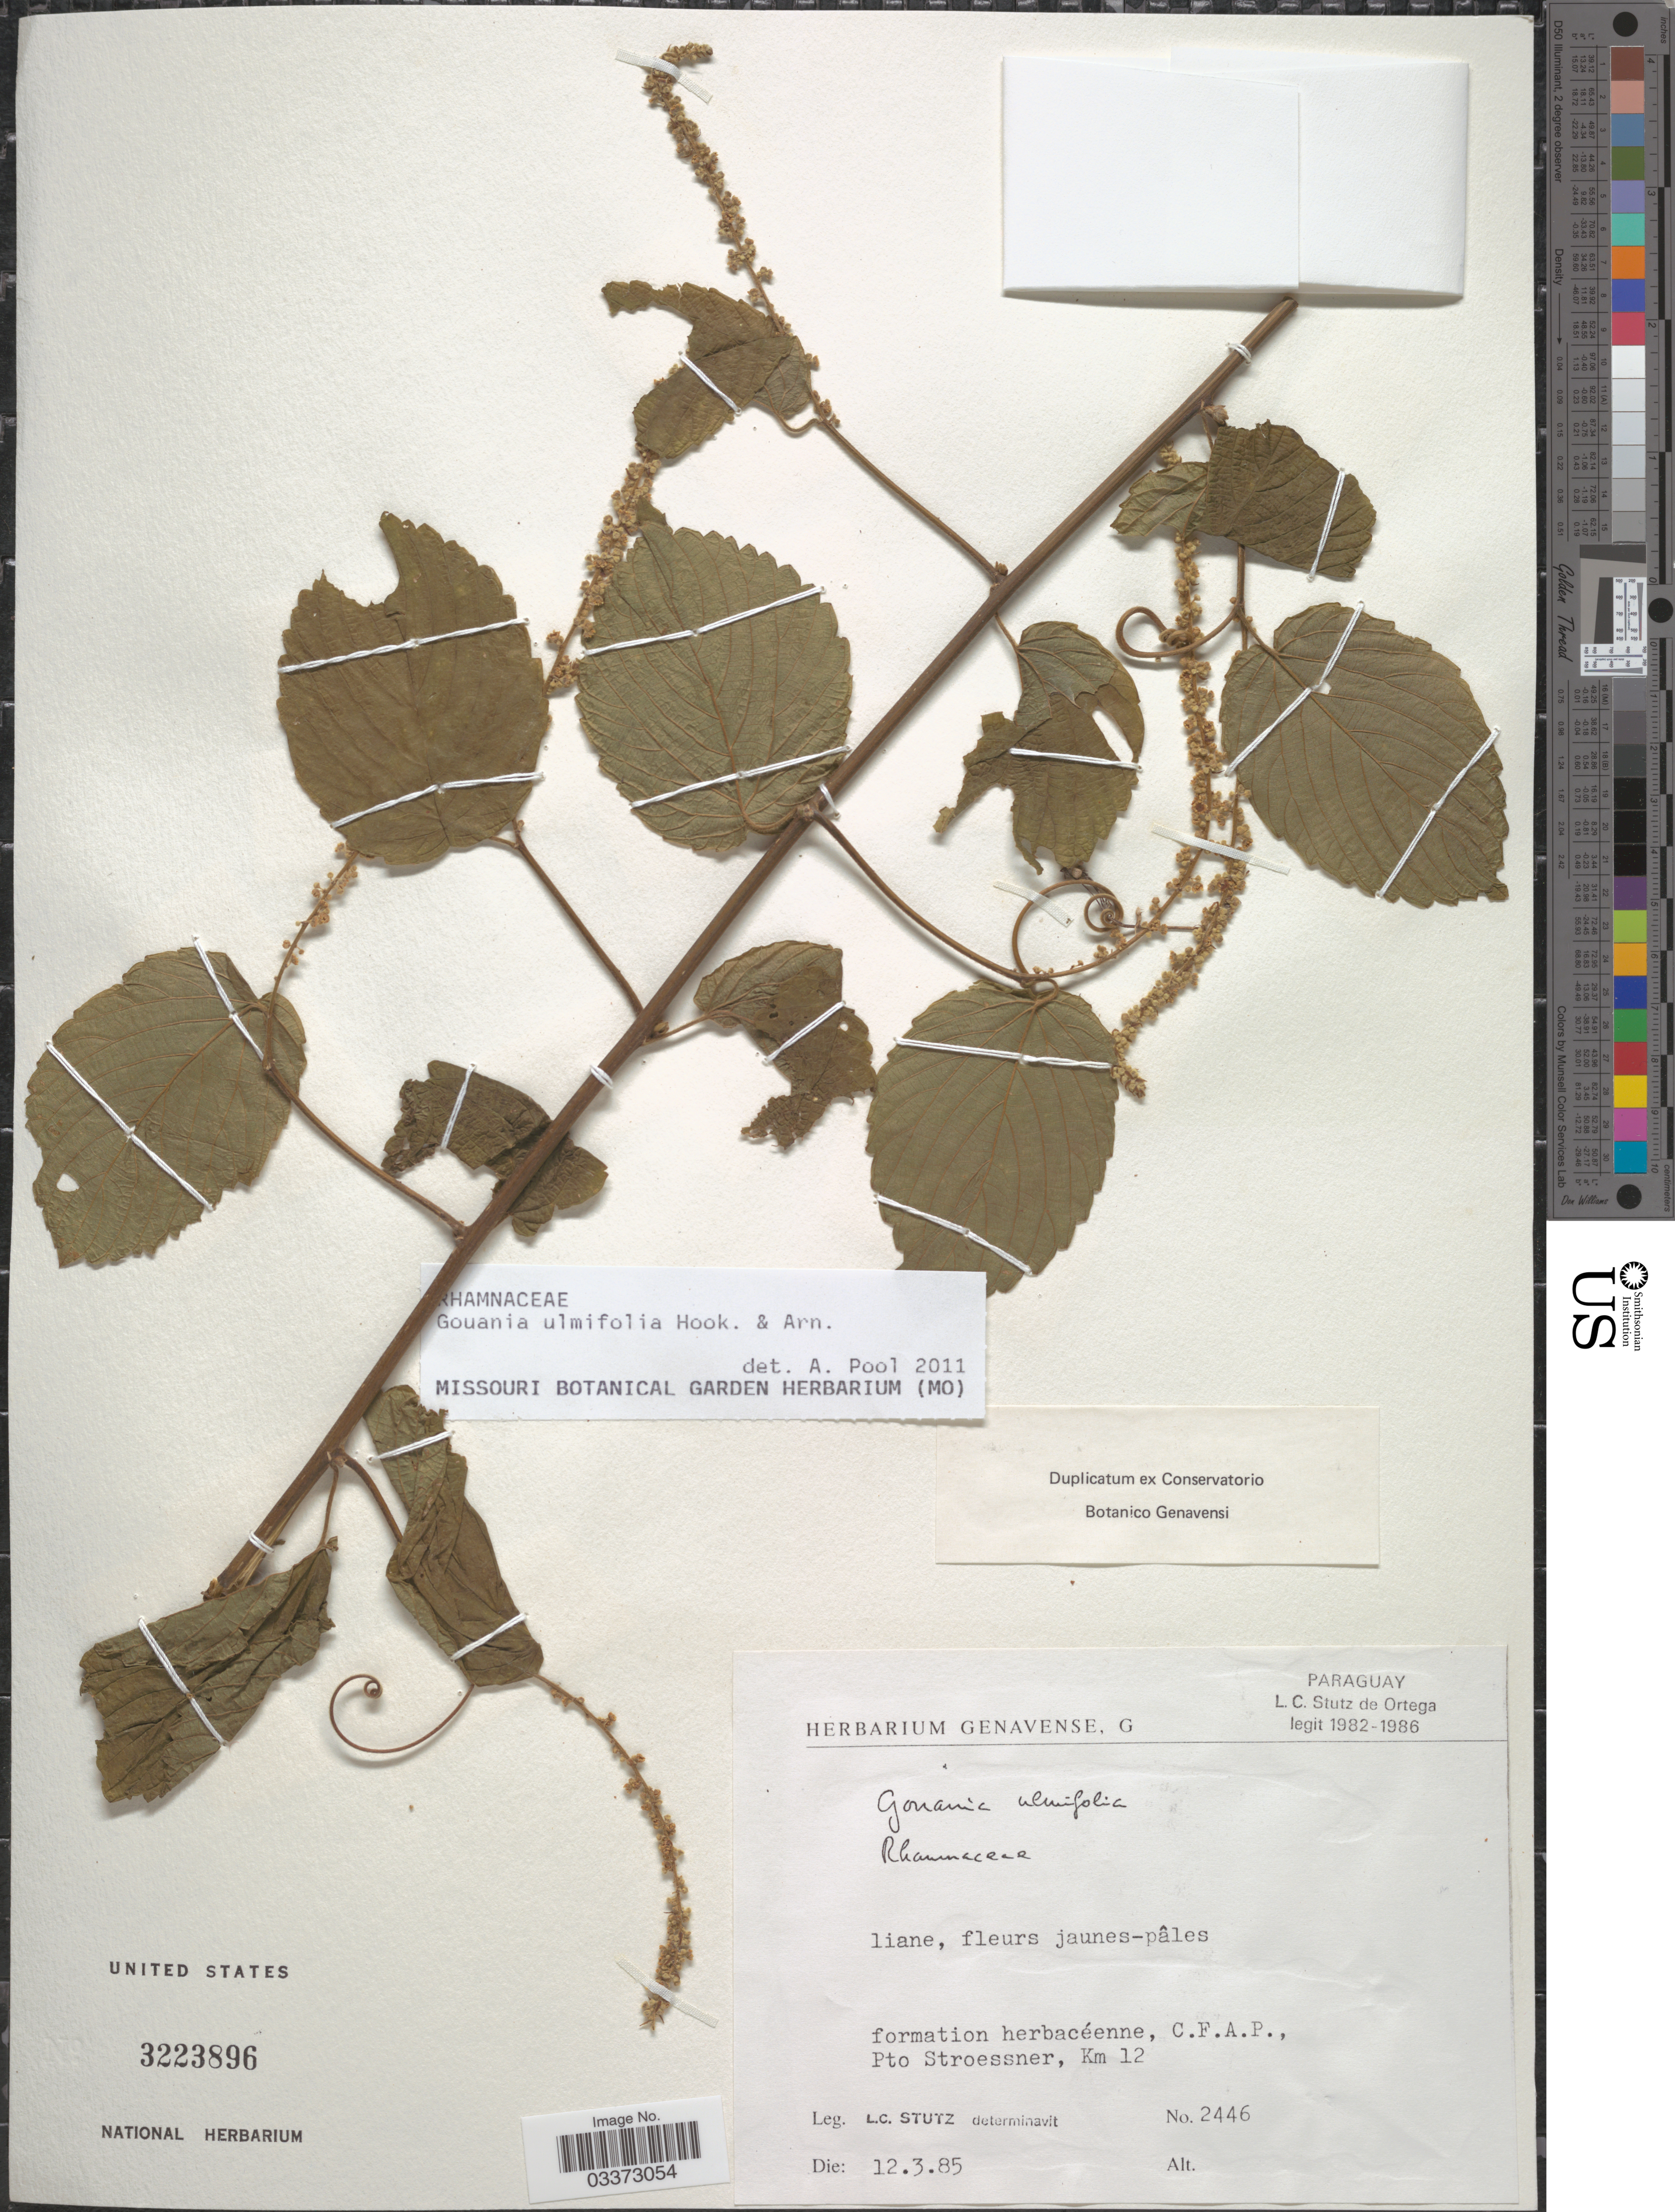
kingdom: Plantae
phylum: Tracheophyta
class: Magnoliopsida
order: Rosales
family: Rhamnaceae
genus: Gouania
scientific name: Gouania ulmifolia Triana & Planch., nom. illeg.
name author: Triana & Planch.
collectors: L. C. Stutz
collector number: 2446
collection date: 1985-03-12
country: Paraguay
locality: C.F.A.P., Pto Stroessner, Km 12.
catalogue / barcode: US 3223896